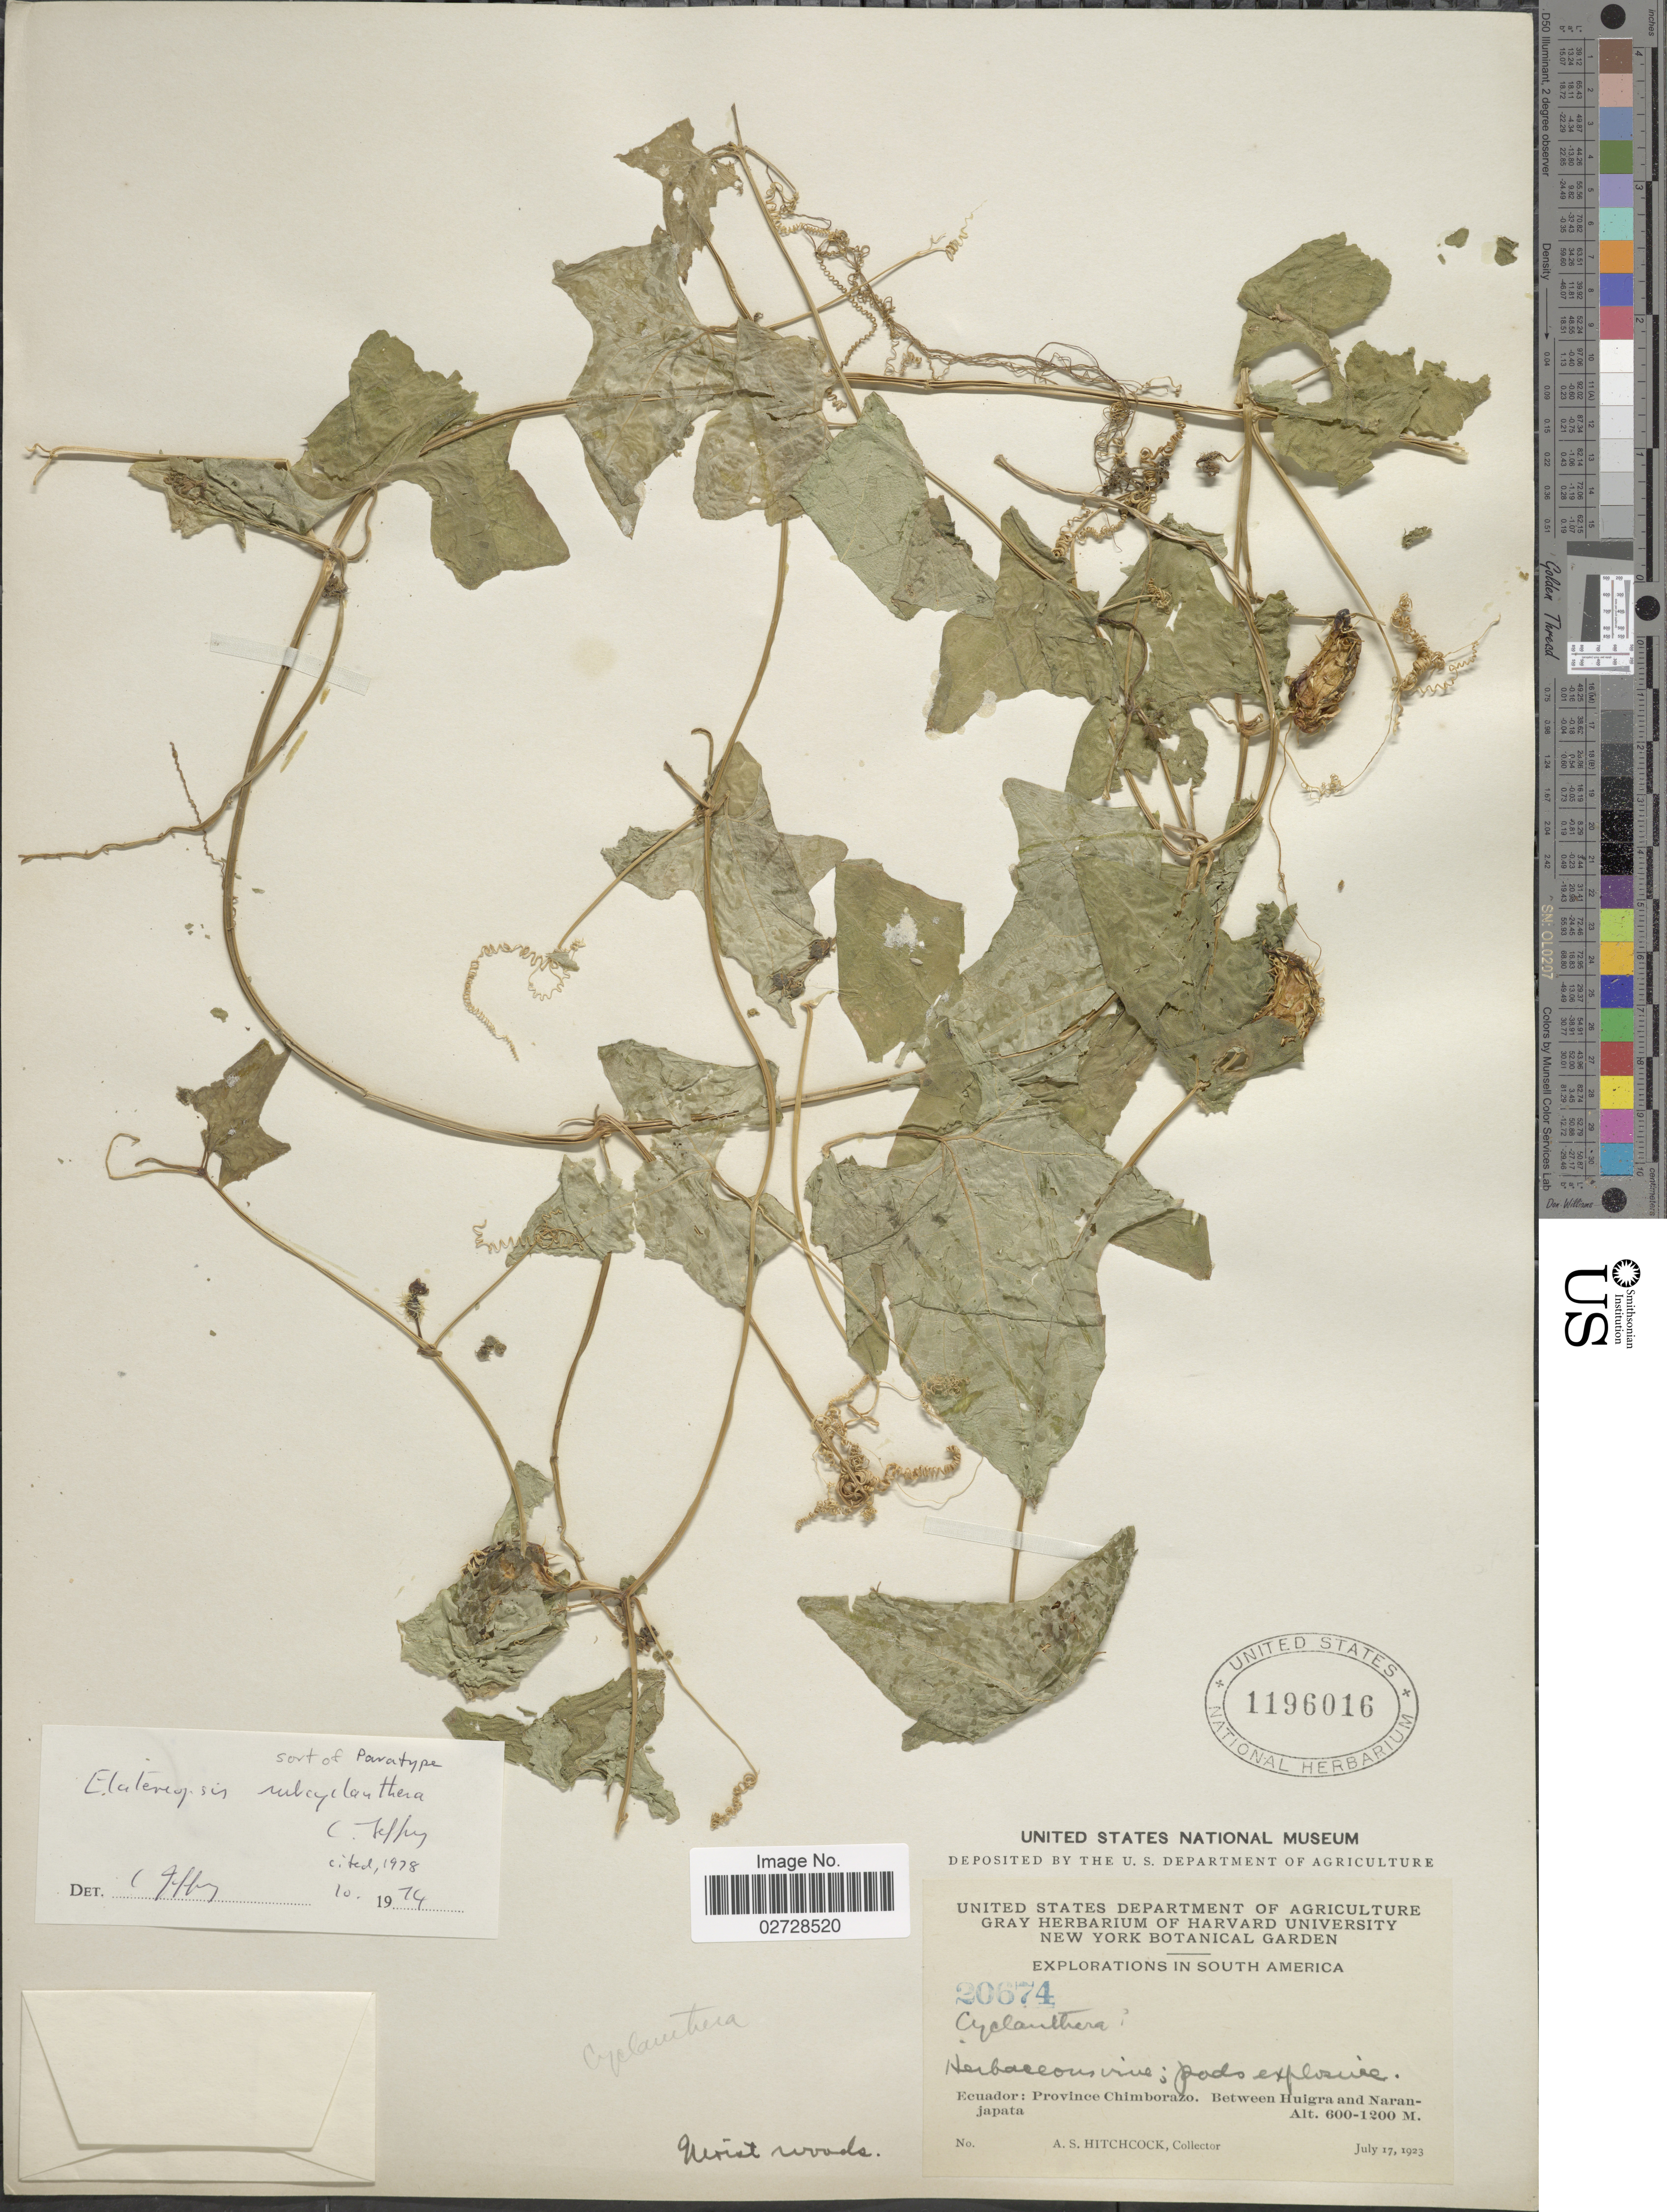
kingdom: Plantae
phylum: Tracheophyta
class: Magnoliopsida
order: Cucurbitales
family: Cucurbitaceae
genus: Hanburia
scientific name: Hanburia subcyclanthera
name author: (C. Jeffrey) H. Schaef. & S.S. Renner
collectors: A. S. Hitchcock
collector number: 20674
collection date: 1923-07-17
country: Ecuador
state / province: Chimborazo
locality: Between Huigra and Naranjapata.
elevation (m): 600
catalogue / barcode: US 1196016